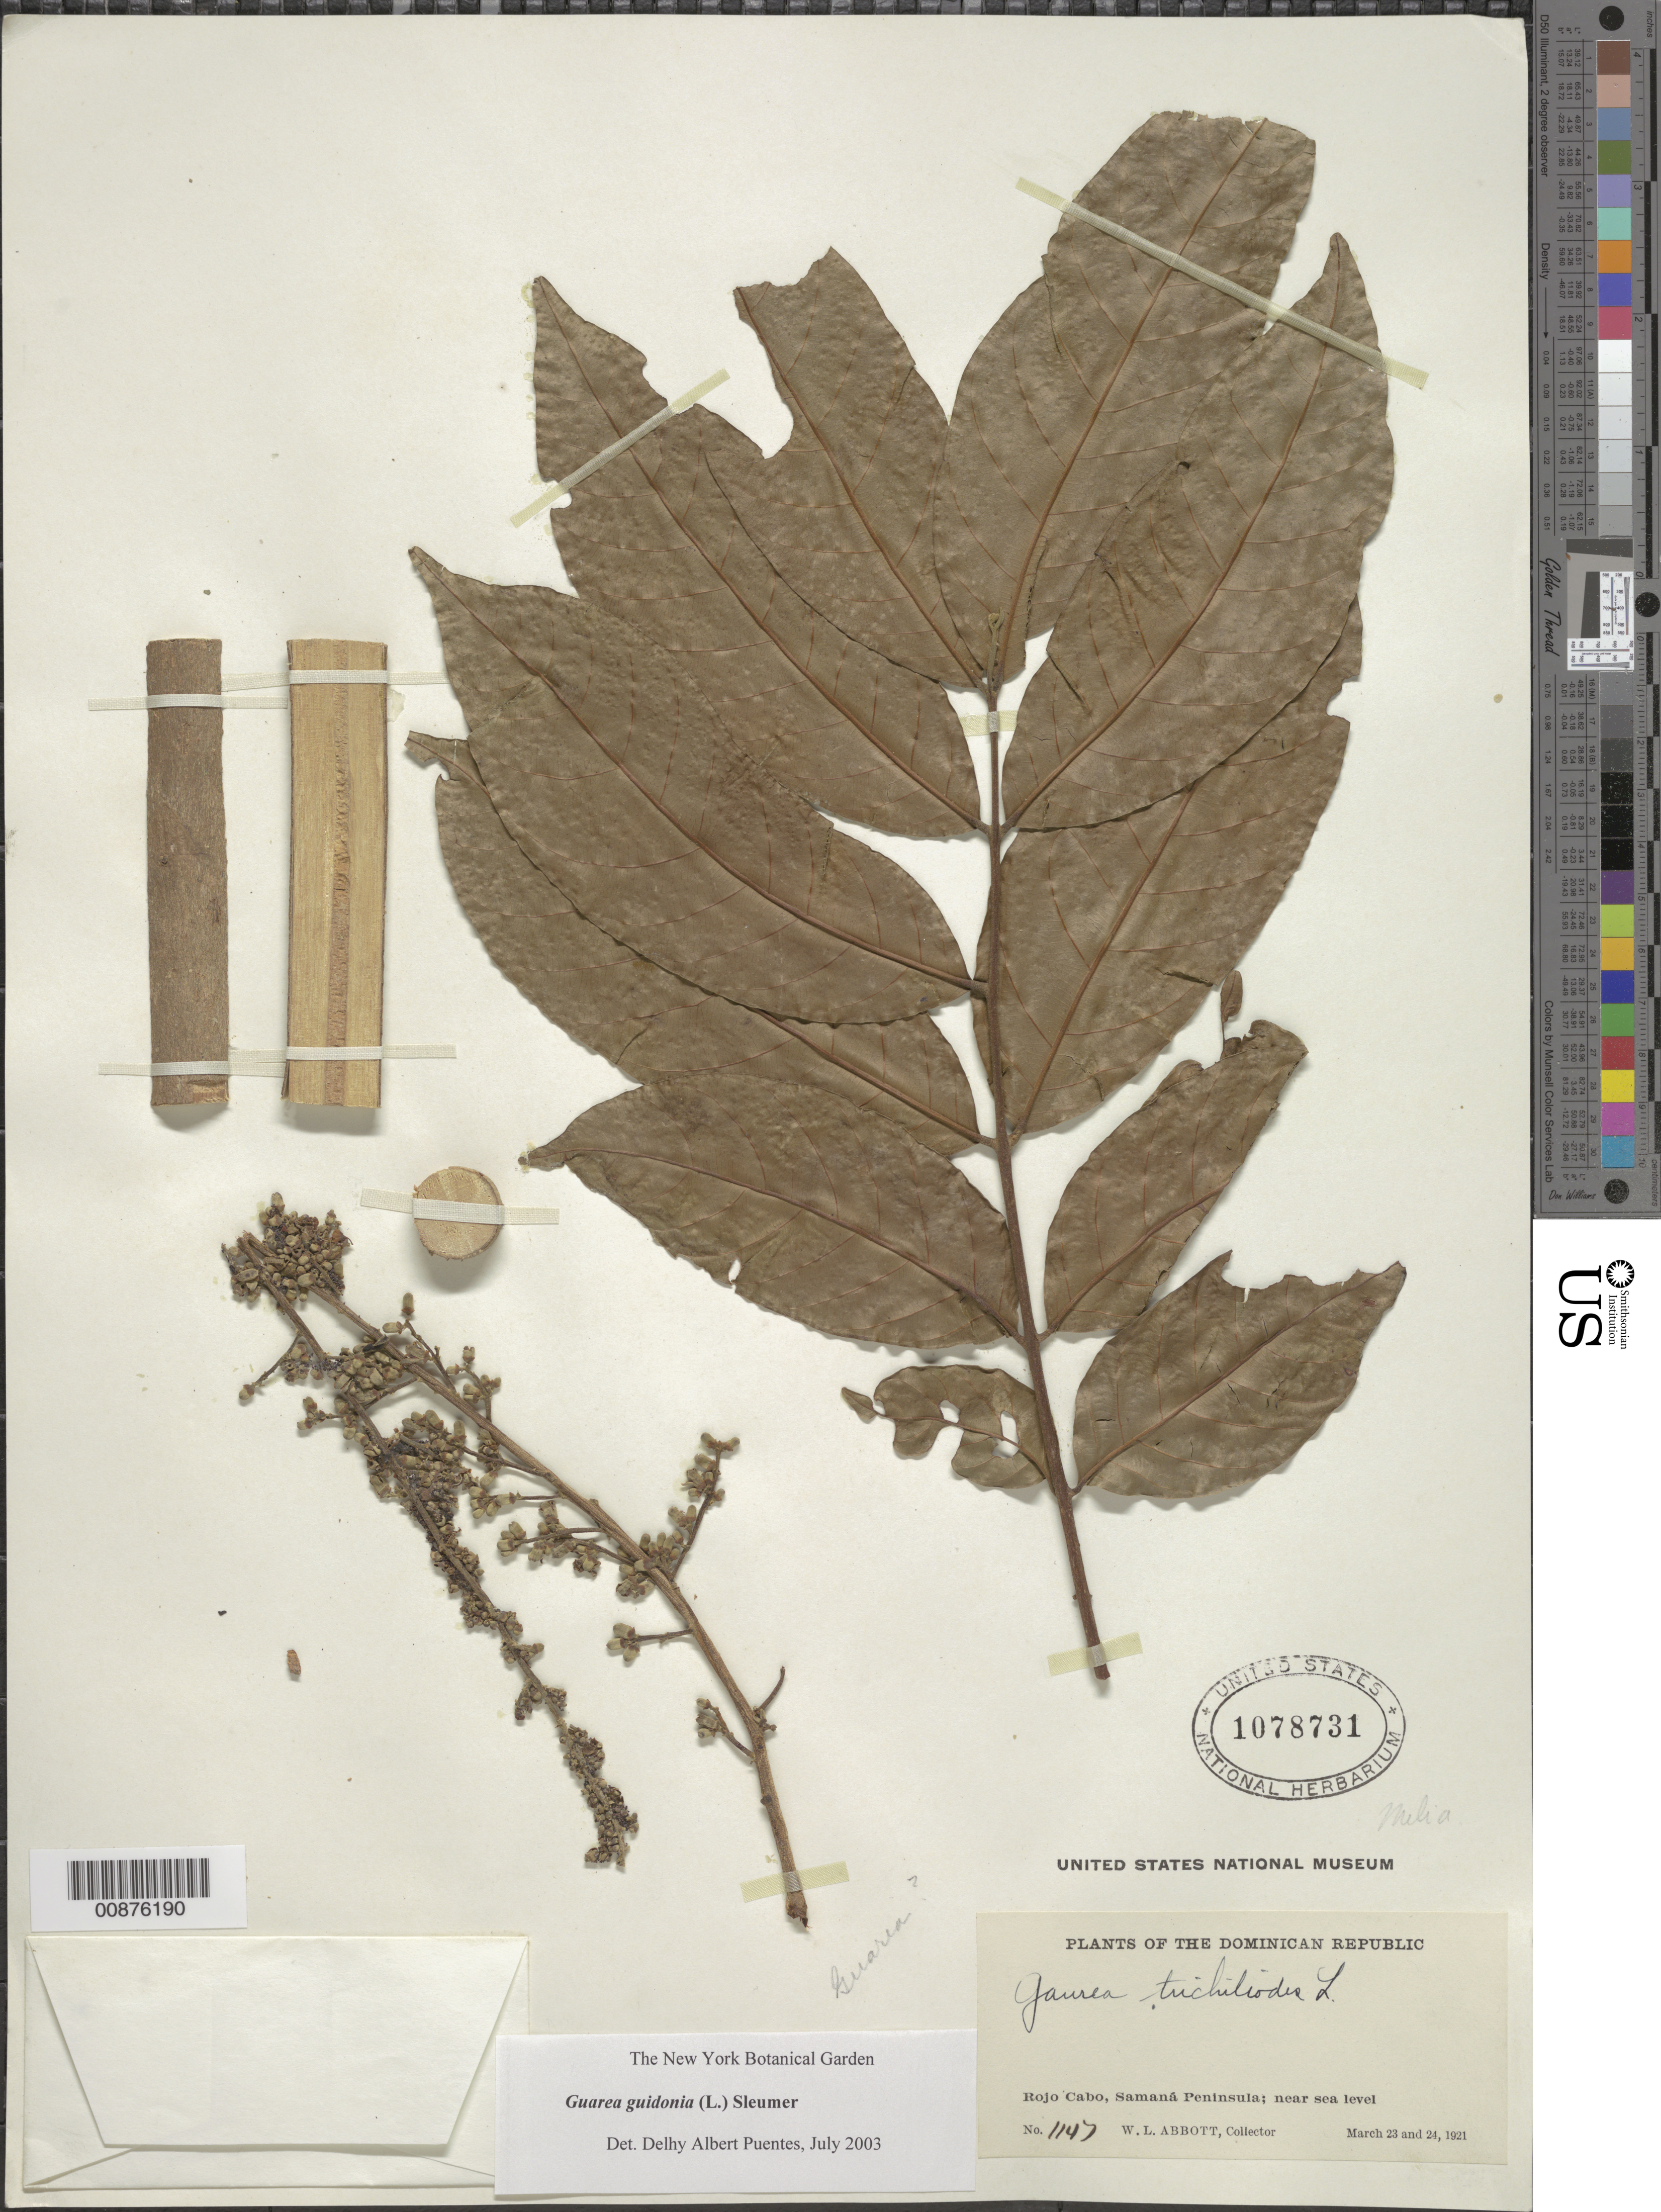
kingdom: Plantae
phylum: Tracheophyta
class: Magnoliopsida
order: Sapindales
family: Meliaceae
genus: Guarea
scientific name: Guarea guidonia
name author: (L.) Sleumer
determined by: Puentes, D. A.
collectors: W. L. Abbott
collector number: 1147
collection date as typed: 23 Mar 1921 and 24 Mar 1921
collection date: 1921-03-23,1921-03-24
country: Dominican Republic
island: Hispaniola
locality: Rojo Cabo, Samaná Peninsula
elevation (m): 0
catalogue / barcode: US 1078731